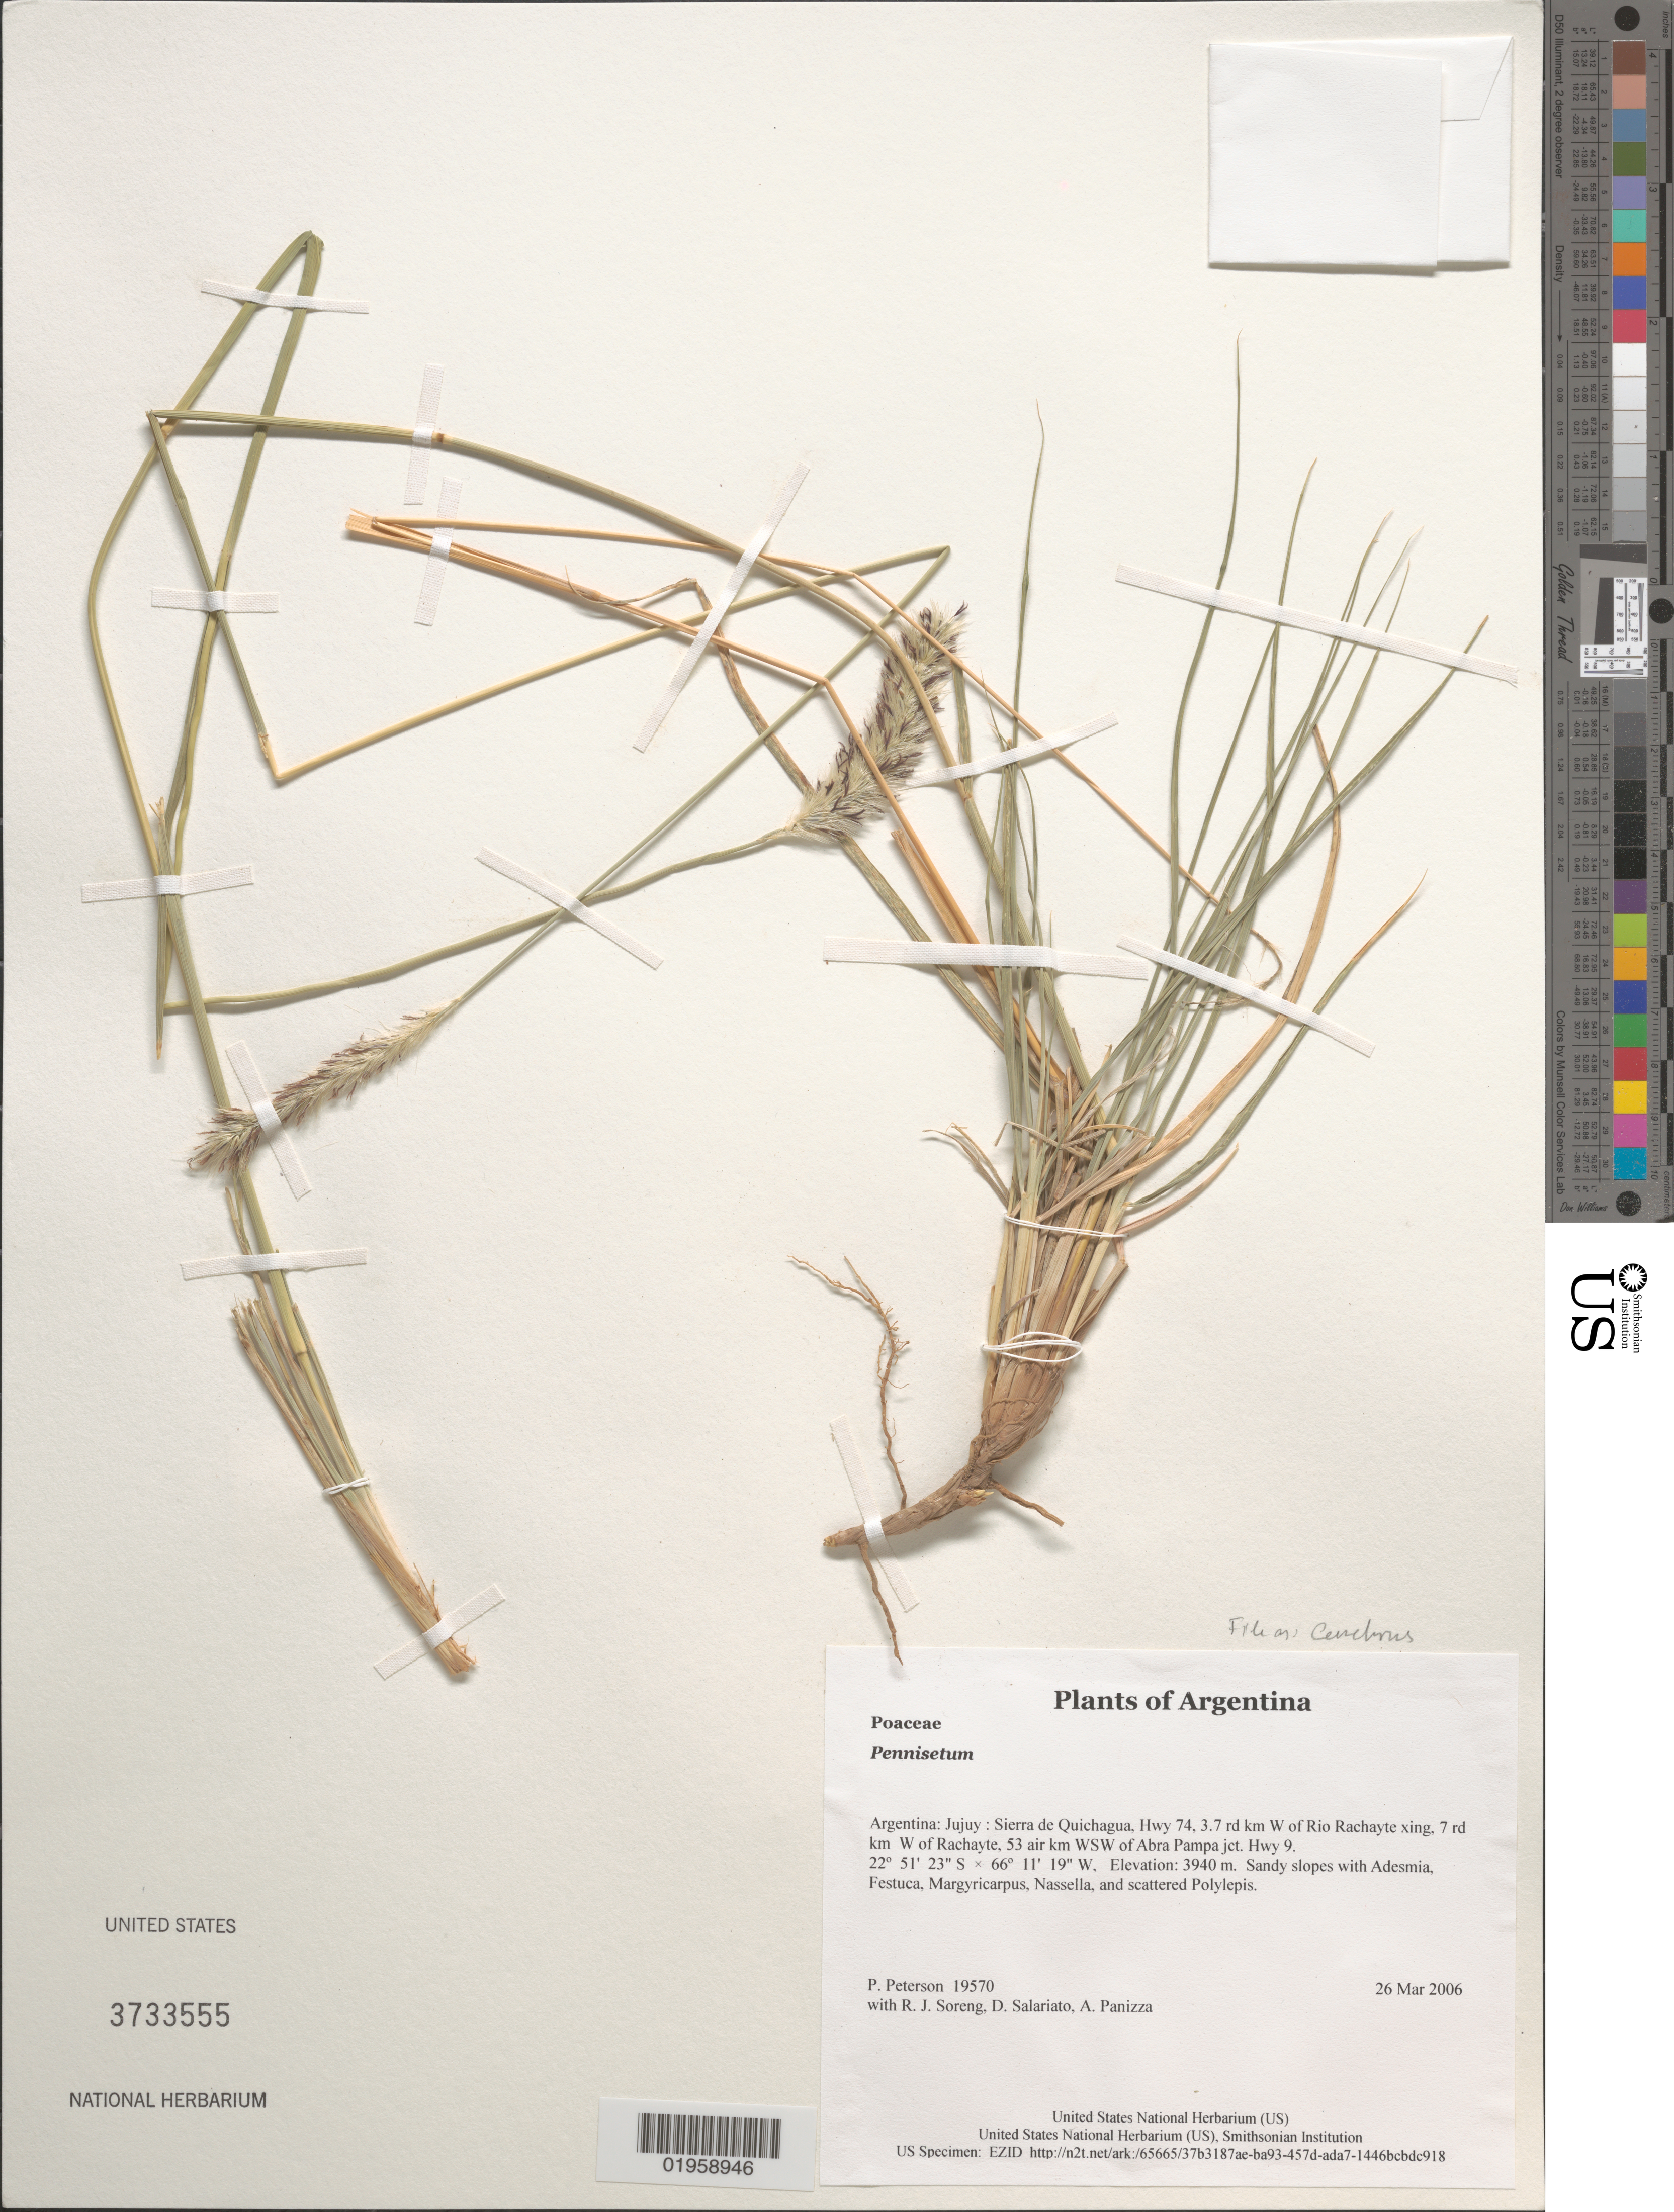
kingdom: Plantae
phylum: Tracheophyta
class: Liliopsida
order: Poales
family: Poaceae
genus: Cenchrus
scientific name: Cenchrus sp.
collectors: P. M. Peterson, R. J. Soreng, D. Salariato & A. Panizza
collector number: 19570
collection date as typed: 26 Mar 2006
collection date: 2006-03-26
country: Argentina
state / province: Jujuy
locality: Sierra de Quichagua, Hwy 74, 3.7 rd km W of Rio Rachayte xing, 7 rd km W of Rachayte, 53 air km WSW of Abra Pampa jct. Hwy 9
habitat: Sandy slopes with Adesmia, Festuca, Margyricarpus, Nassella, and scattered Polylepis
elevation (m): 3940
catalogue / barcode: US 3733555